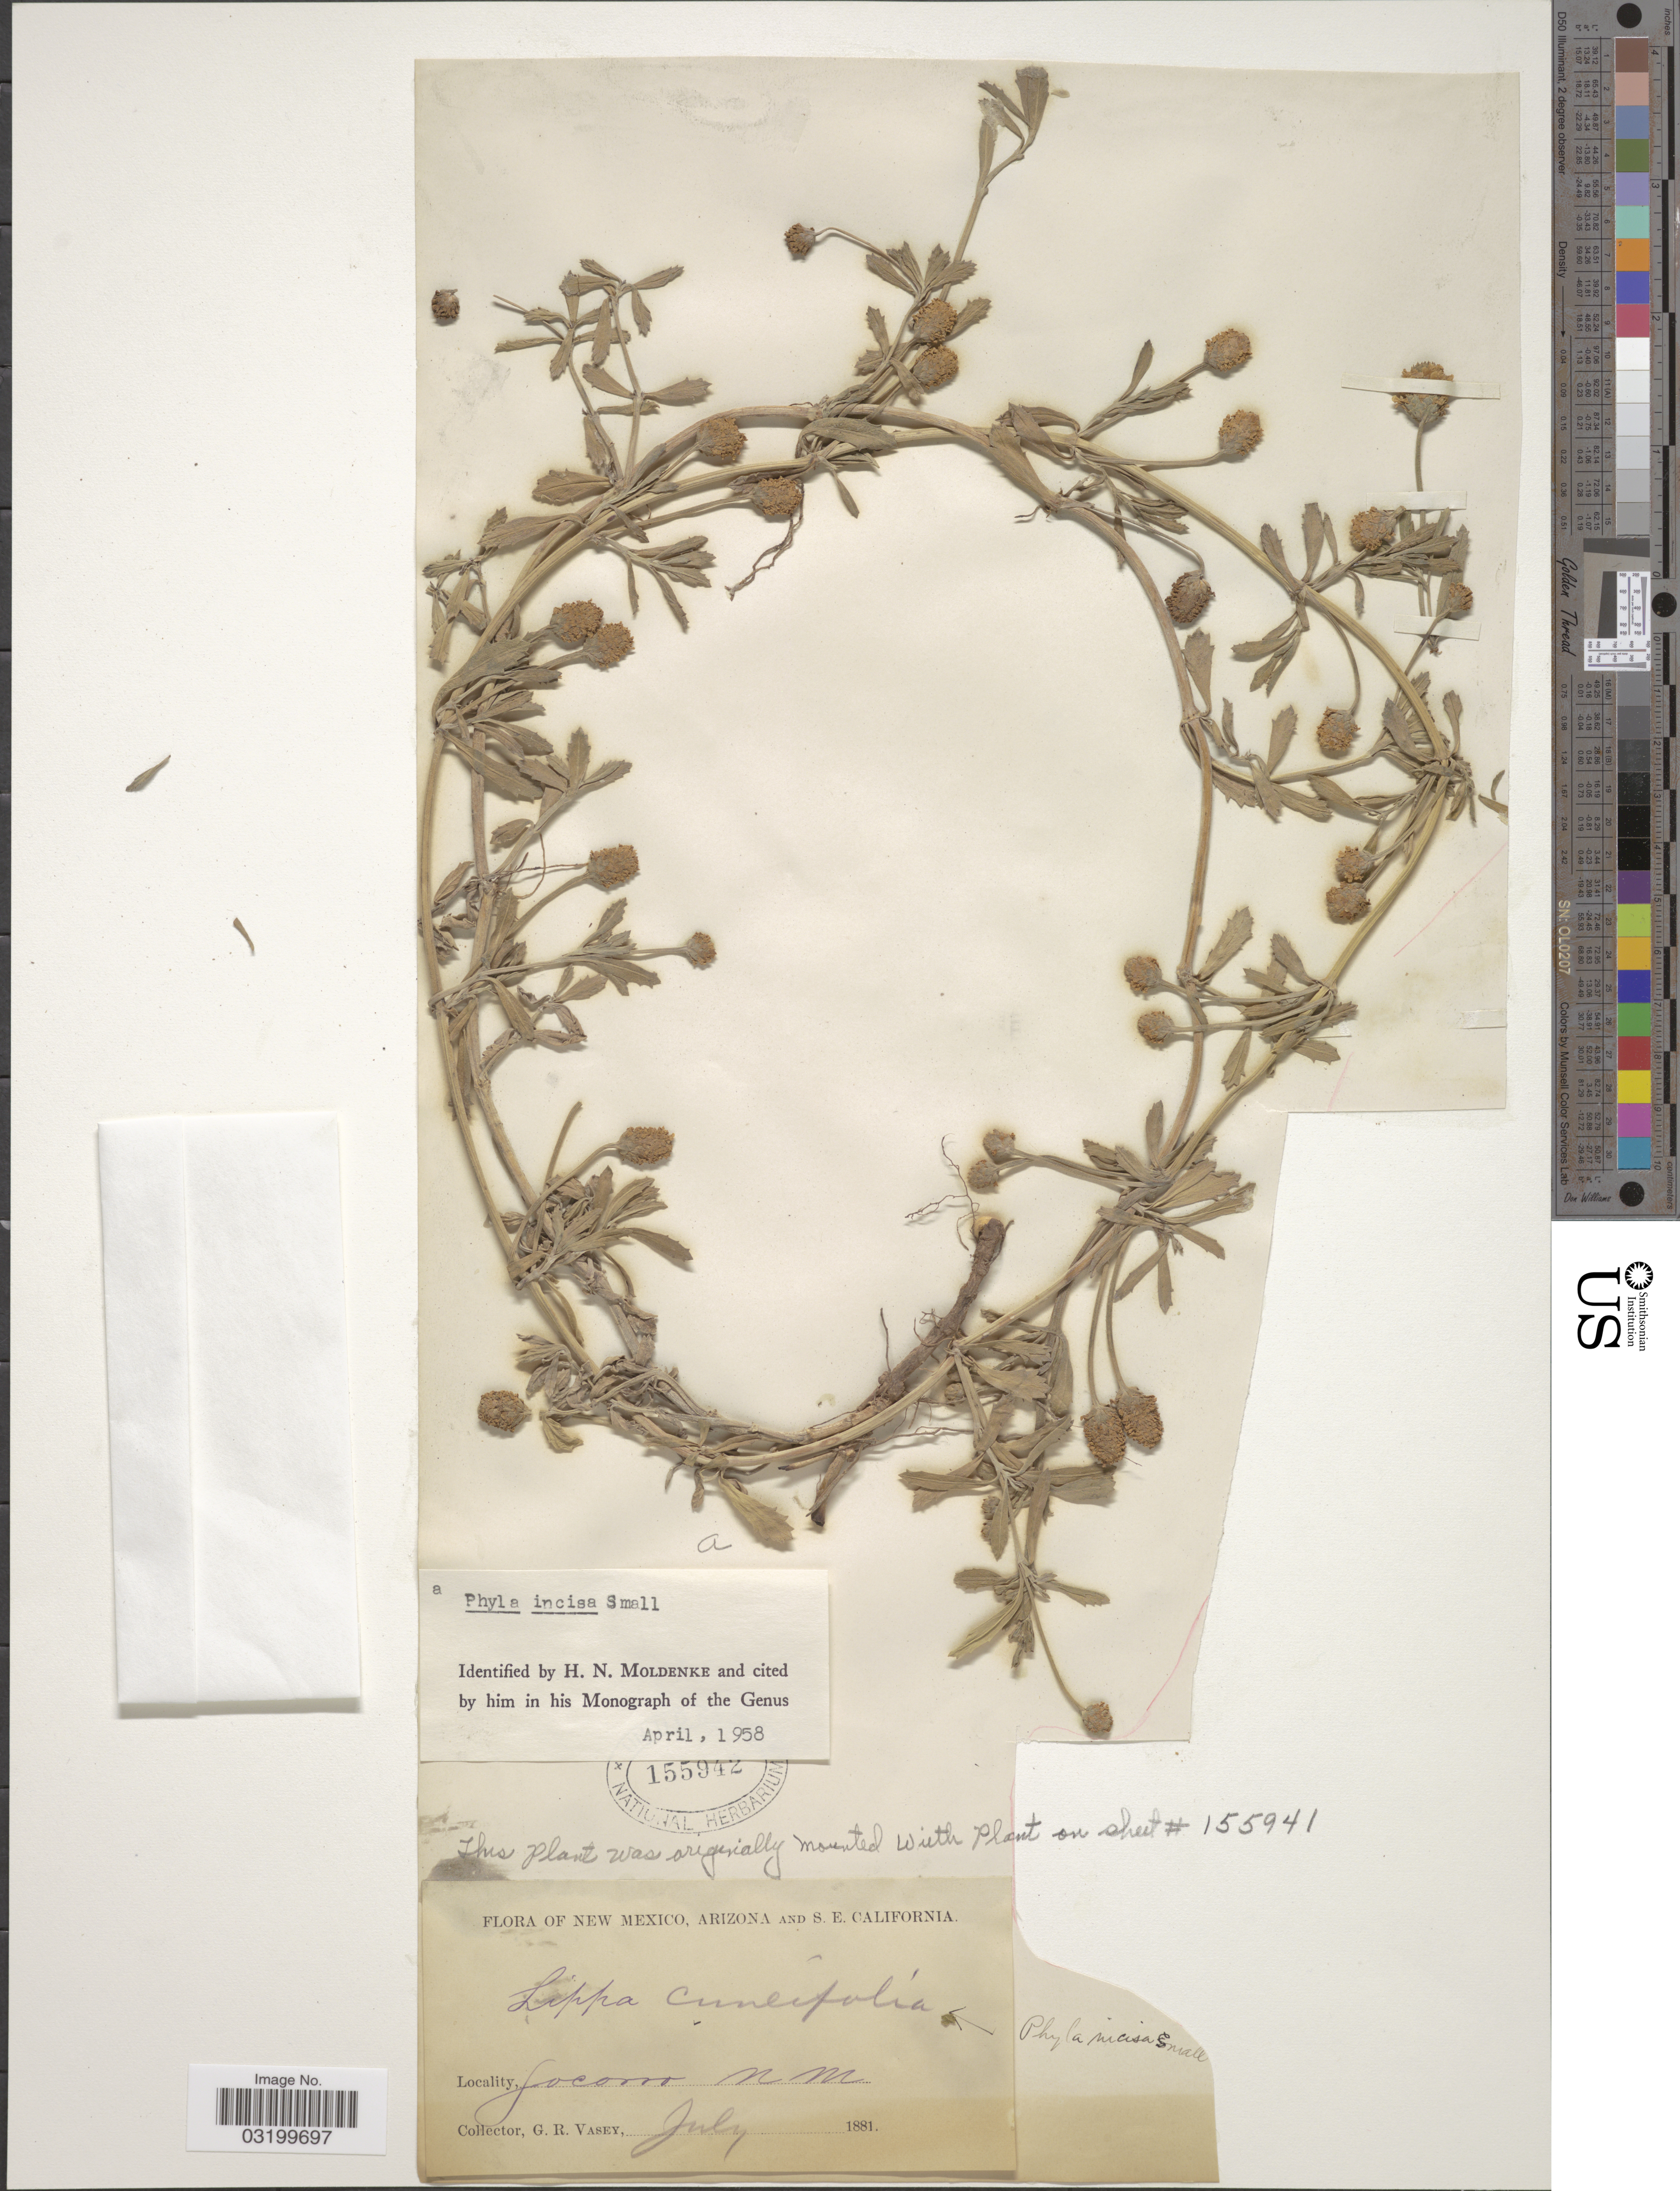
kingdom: Plantae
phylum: Tracheophyta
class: Magnoliopsida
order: Lamiales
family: Verbenaceae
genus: Phyla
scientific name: Phyla incisa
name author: Small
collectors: G. R. Vasey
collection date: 1881-07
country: United States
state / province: New Mexico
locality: Socorro.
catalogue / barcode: US 155942